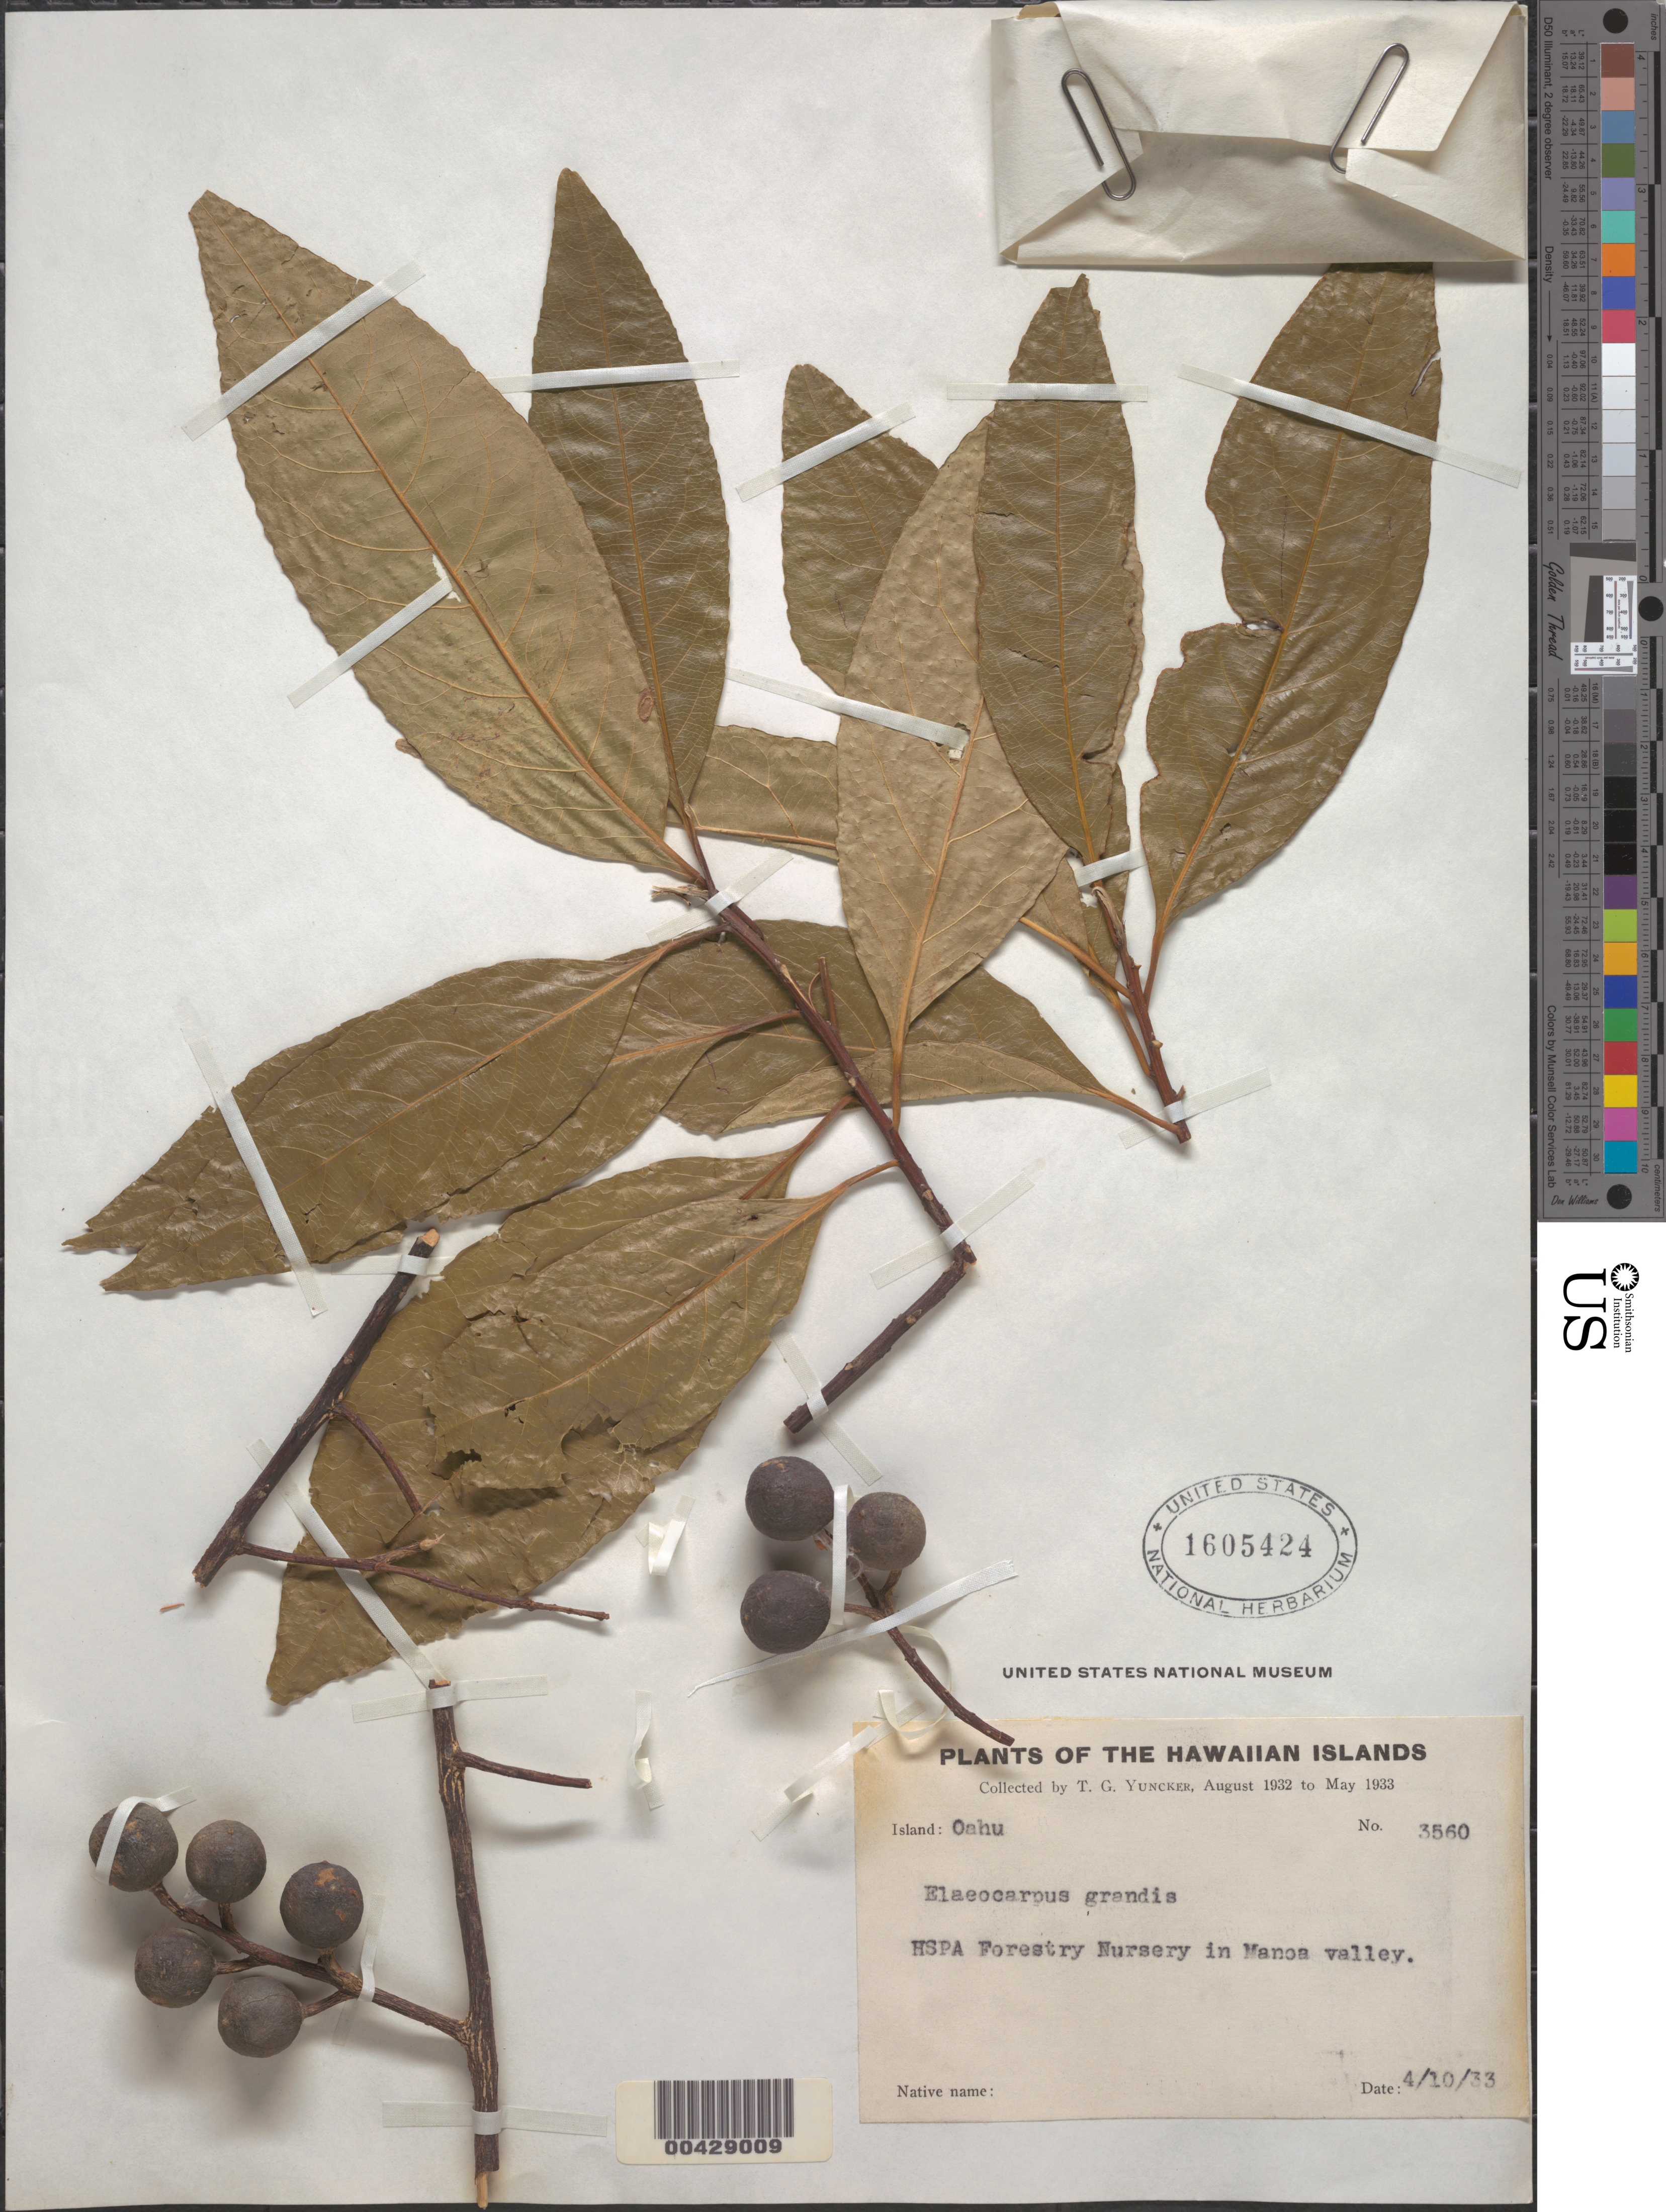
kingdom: Plantae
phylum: Tracheophyta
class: Magnoliopsida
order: Oxalidales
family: Elaeocarpaceae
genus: Elaeocarpus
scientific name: Elaeocarpus grandis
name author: F. Muell.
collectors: T. G. Yuncker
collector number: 3560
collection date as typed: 10 Apr 1933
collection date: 1933-04-10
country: United States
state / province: Hawaii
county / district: Honolulu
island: Oahu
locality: HSPA Forestry Nursery in Manoa Valley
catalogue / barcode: US 1605424